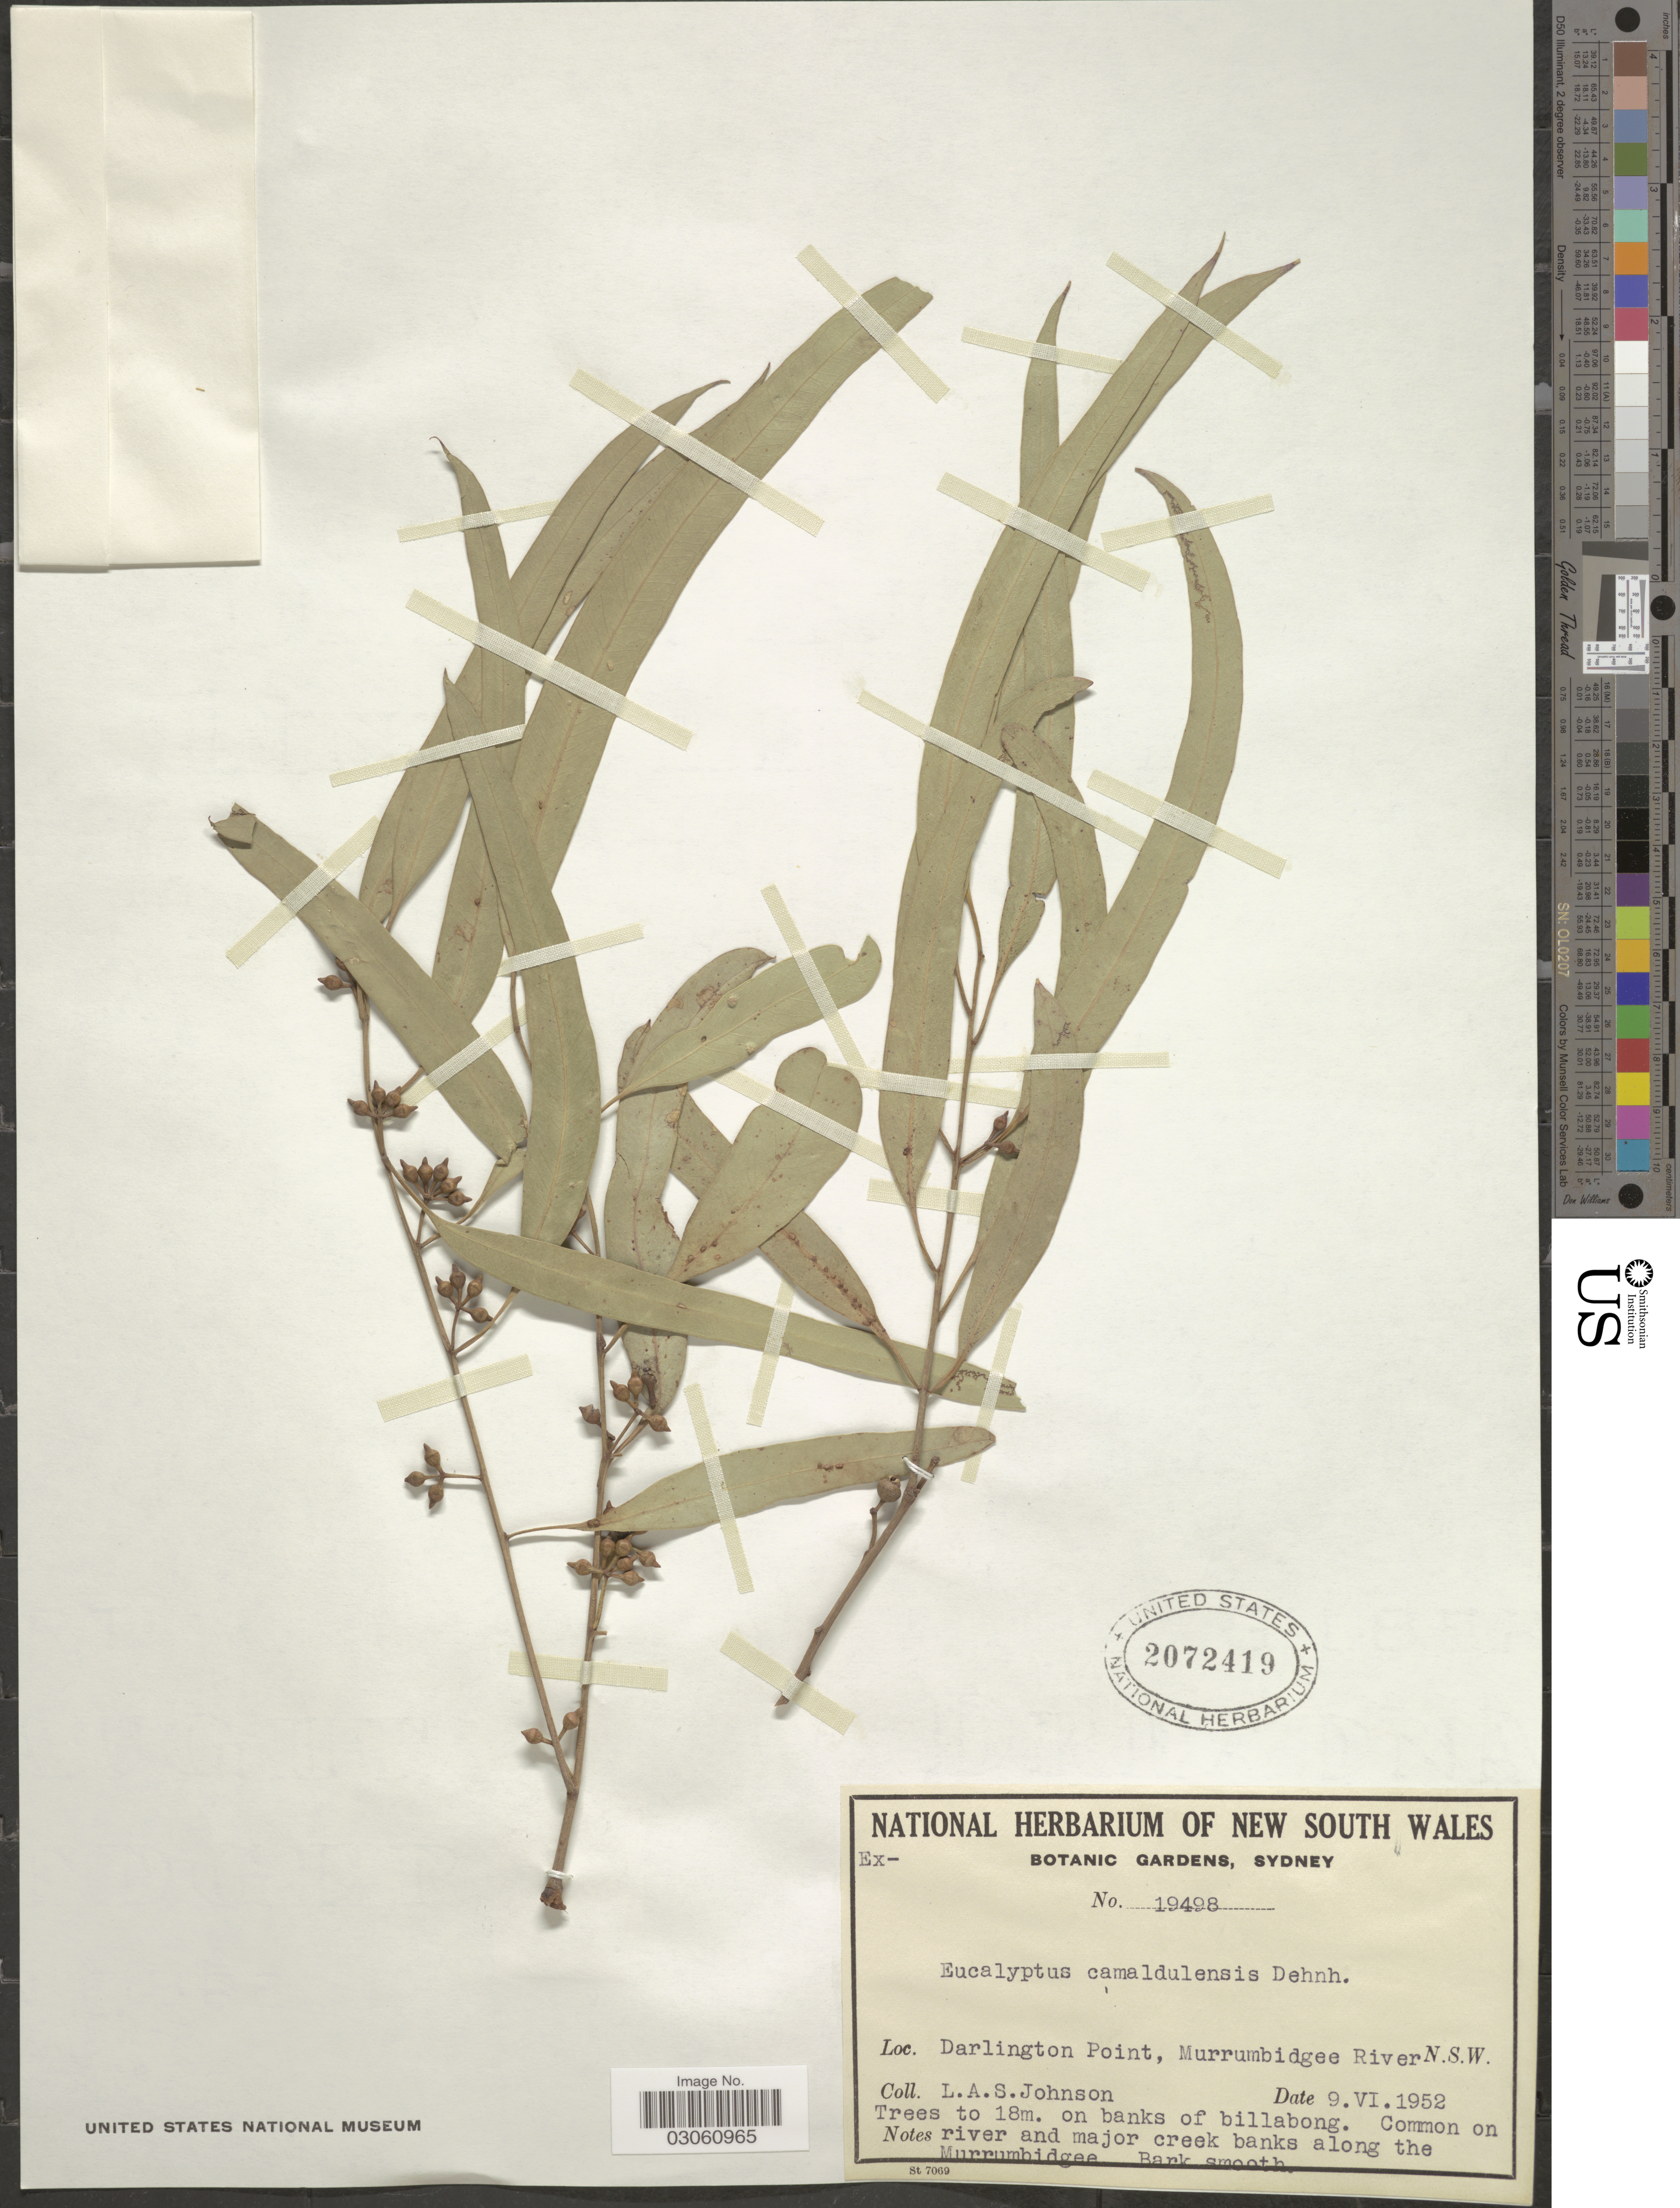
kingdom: Plantae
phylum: Tracheophyta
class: Magnoliopsida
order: Myrtales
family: Myrtaceae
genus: Eucalyptus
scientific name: Eucalyptus camaldulensis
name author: Dehnh.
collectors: L. A. S. Johnson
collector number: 19498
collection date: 1952-06-09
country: Australia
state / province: New South Wales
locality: Darlington Point, Murrumbidgee River, N.S.W.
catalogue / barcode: US 2072419